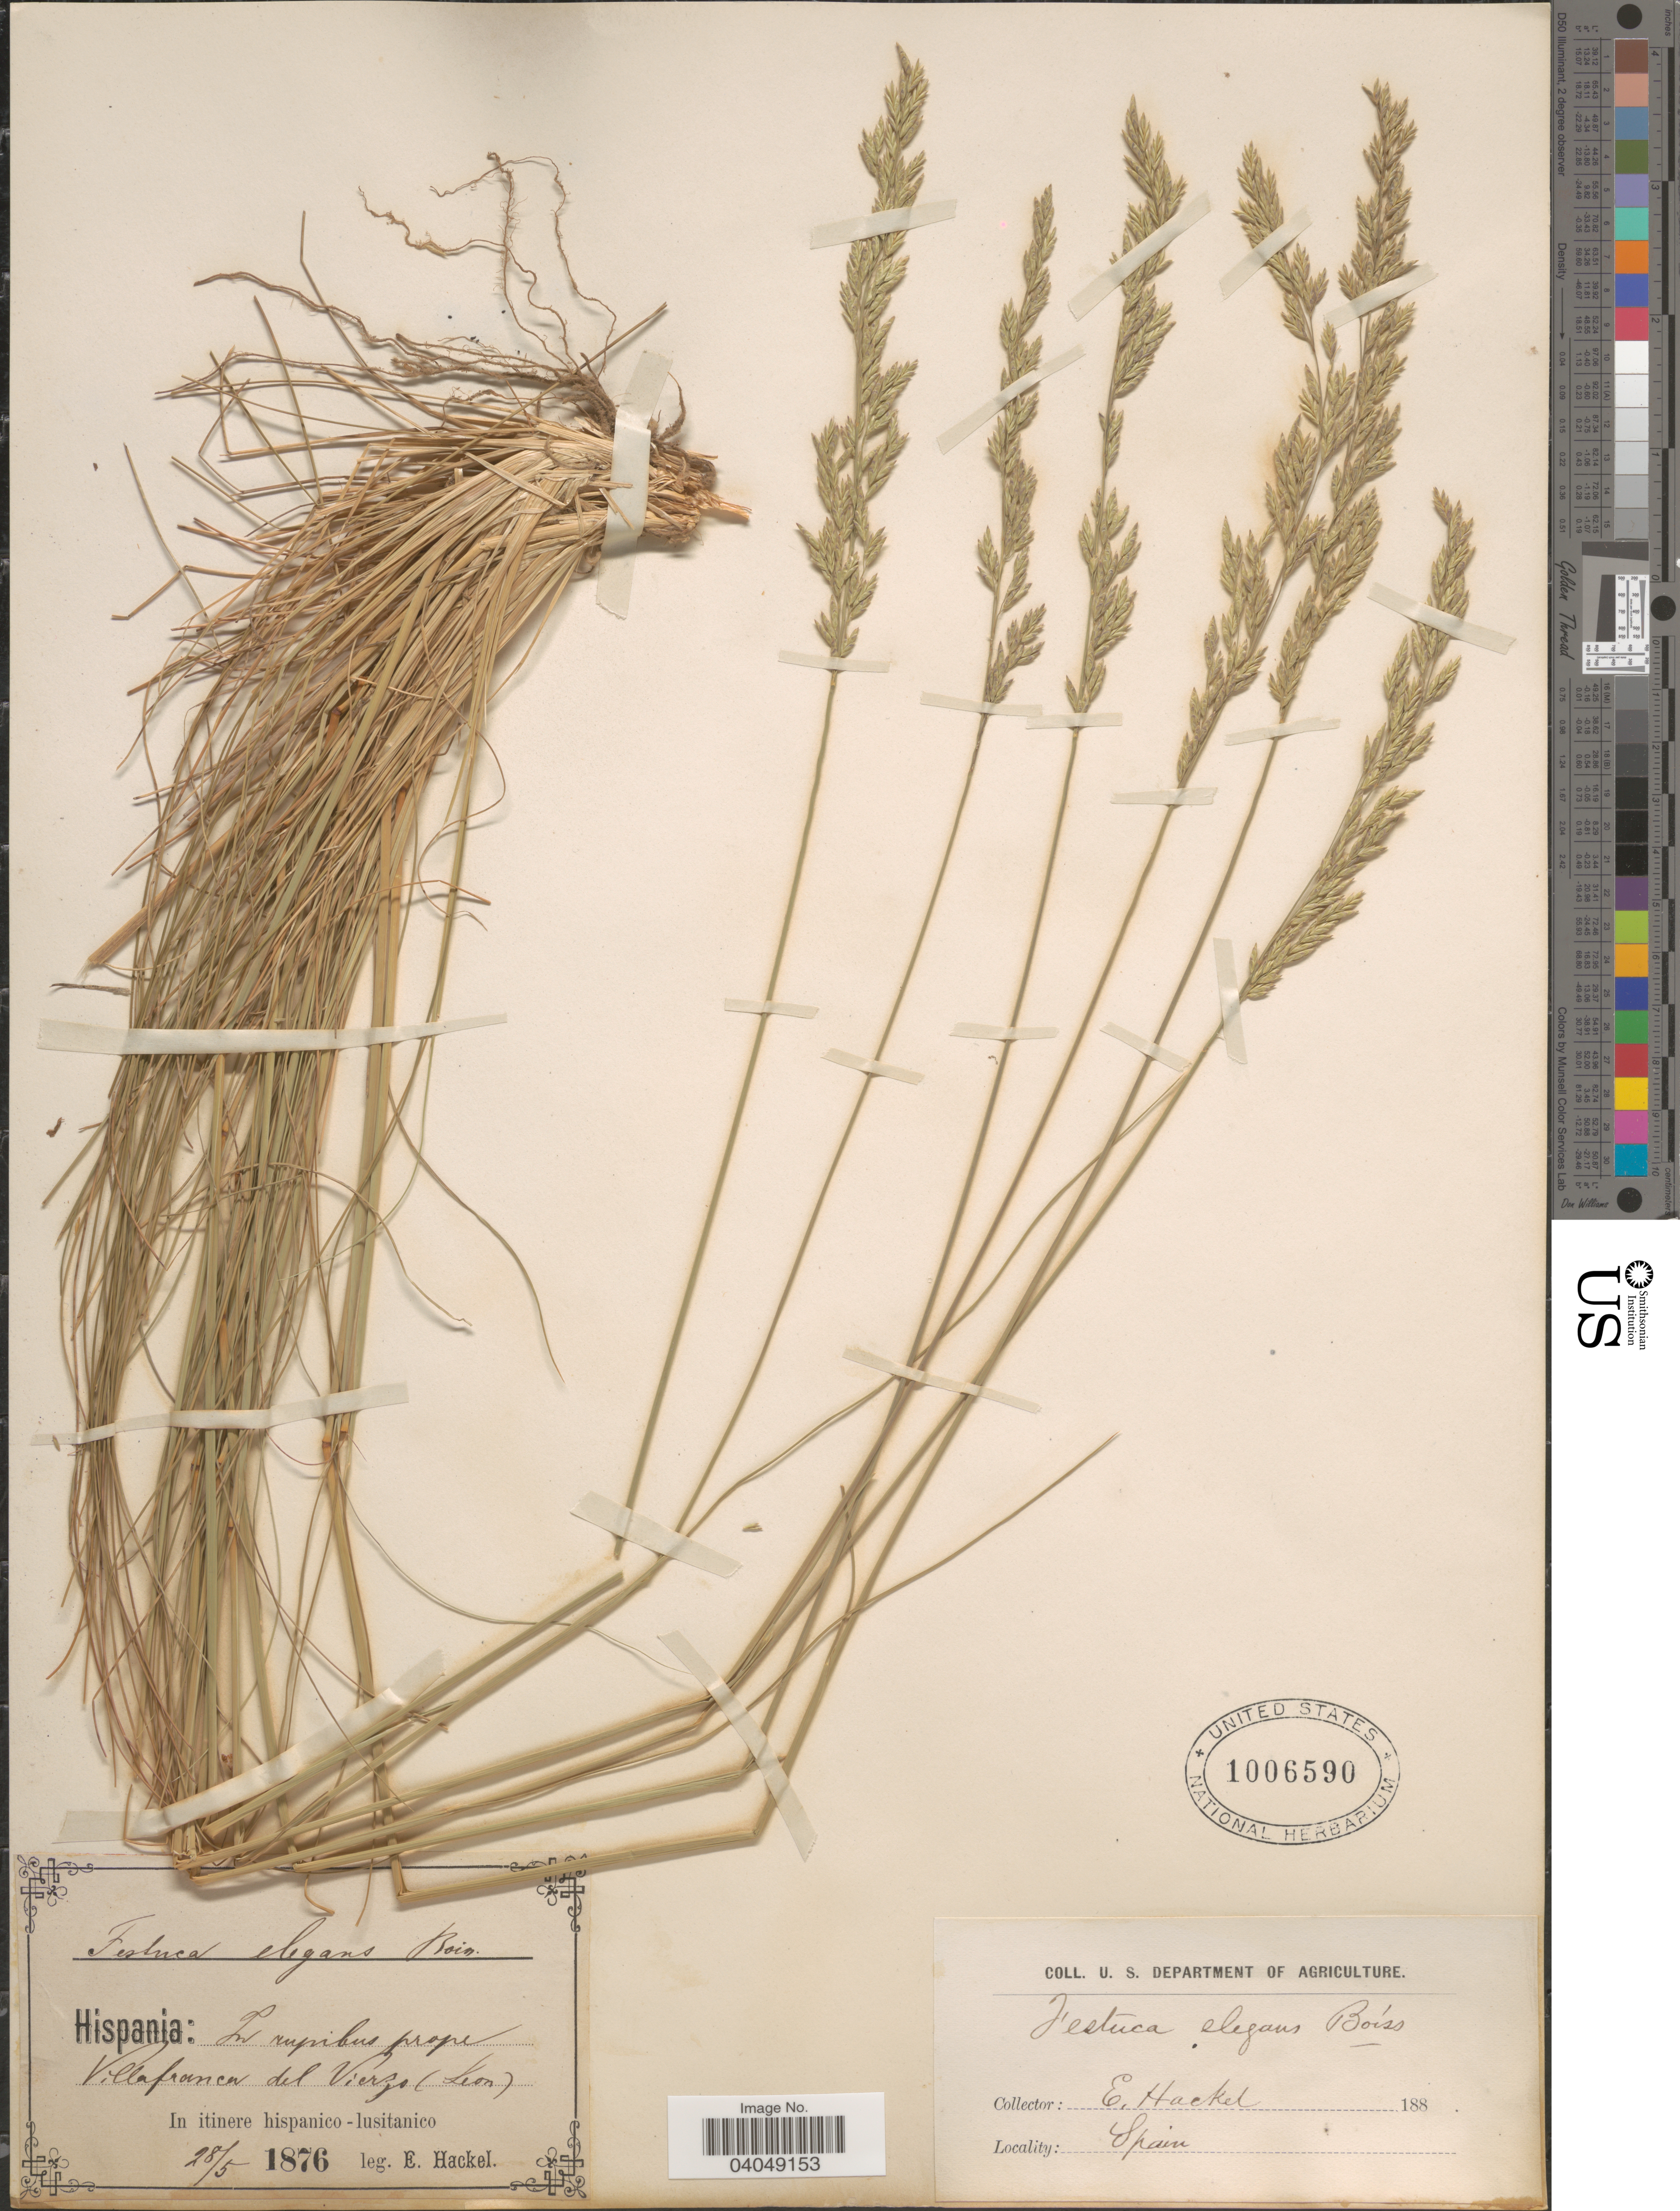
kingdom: Plantae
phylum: Tracheophyta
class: Liliopsida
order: Poales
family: Poaceae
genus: Festuca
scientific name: Festuca elegans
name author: Boiss.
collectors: E. Hackel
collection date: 1876-05-28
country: Spain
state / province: Castilla y León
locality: Hispania: In rupibus prope Villafranca del Vierzo (Leon). In itinere hispanico - lusitanico.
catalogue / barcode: US 1006590